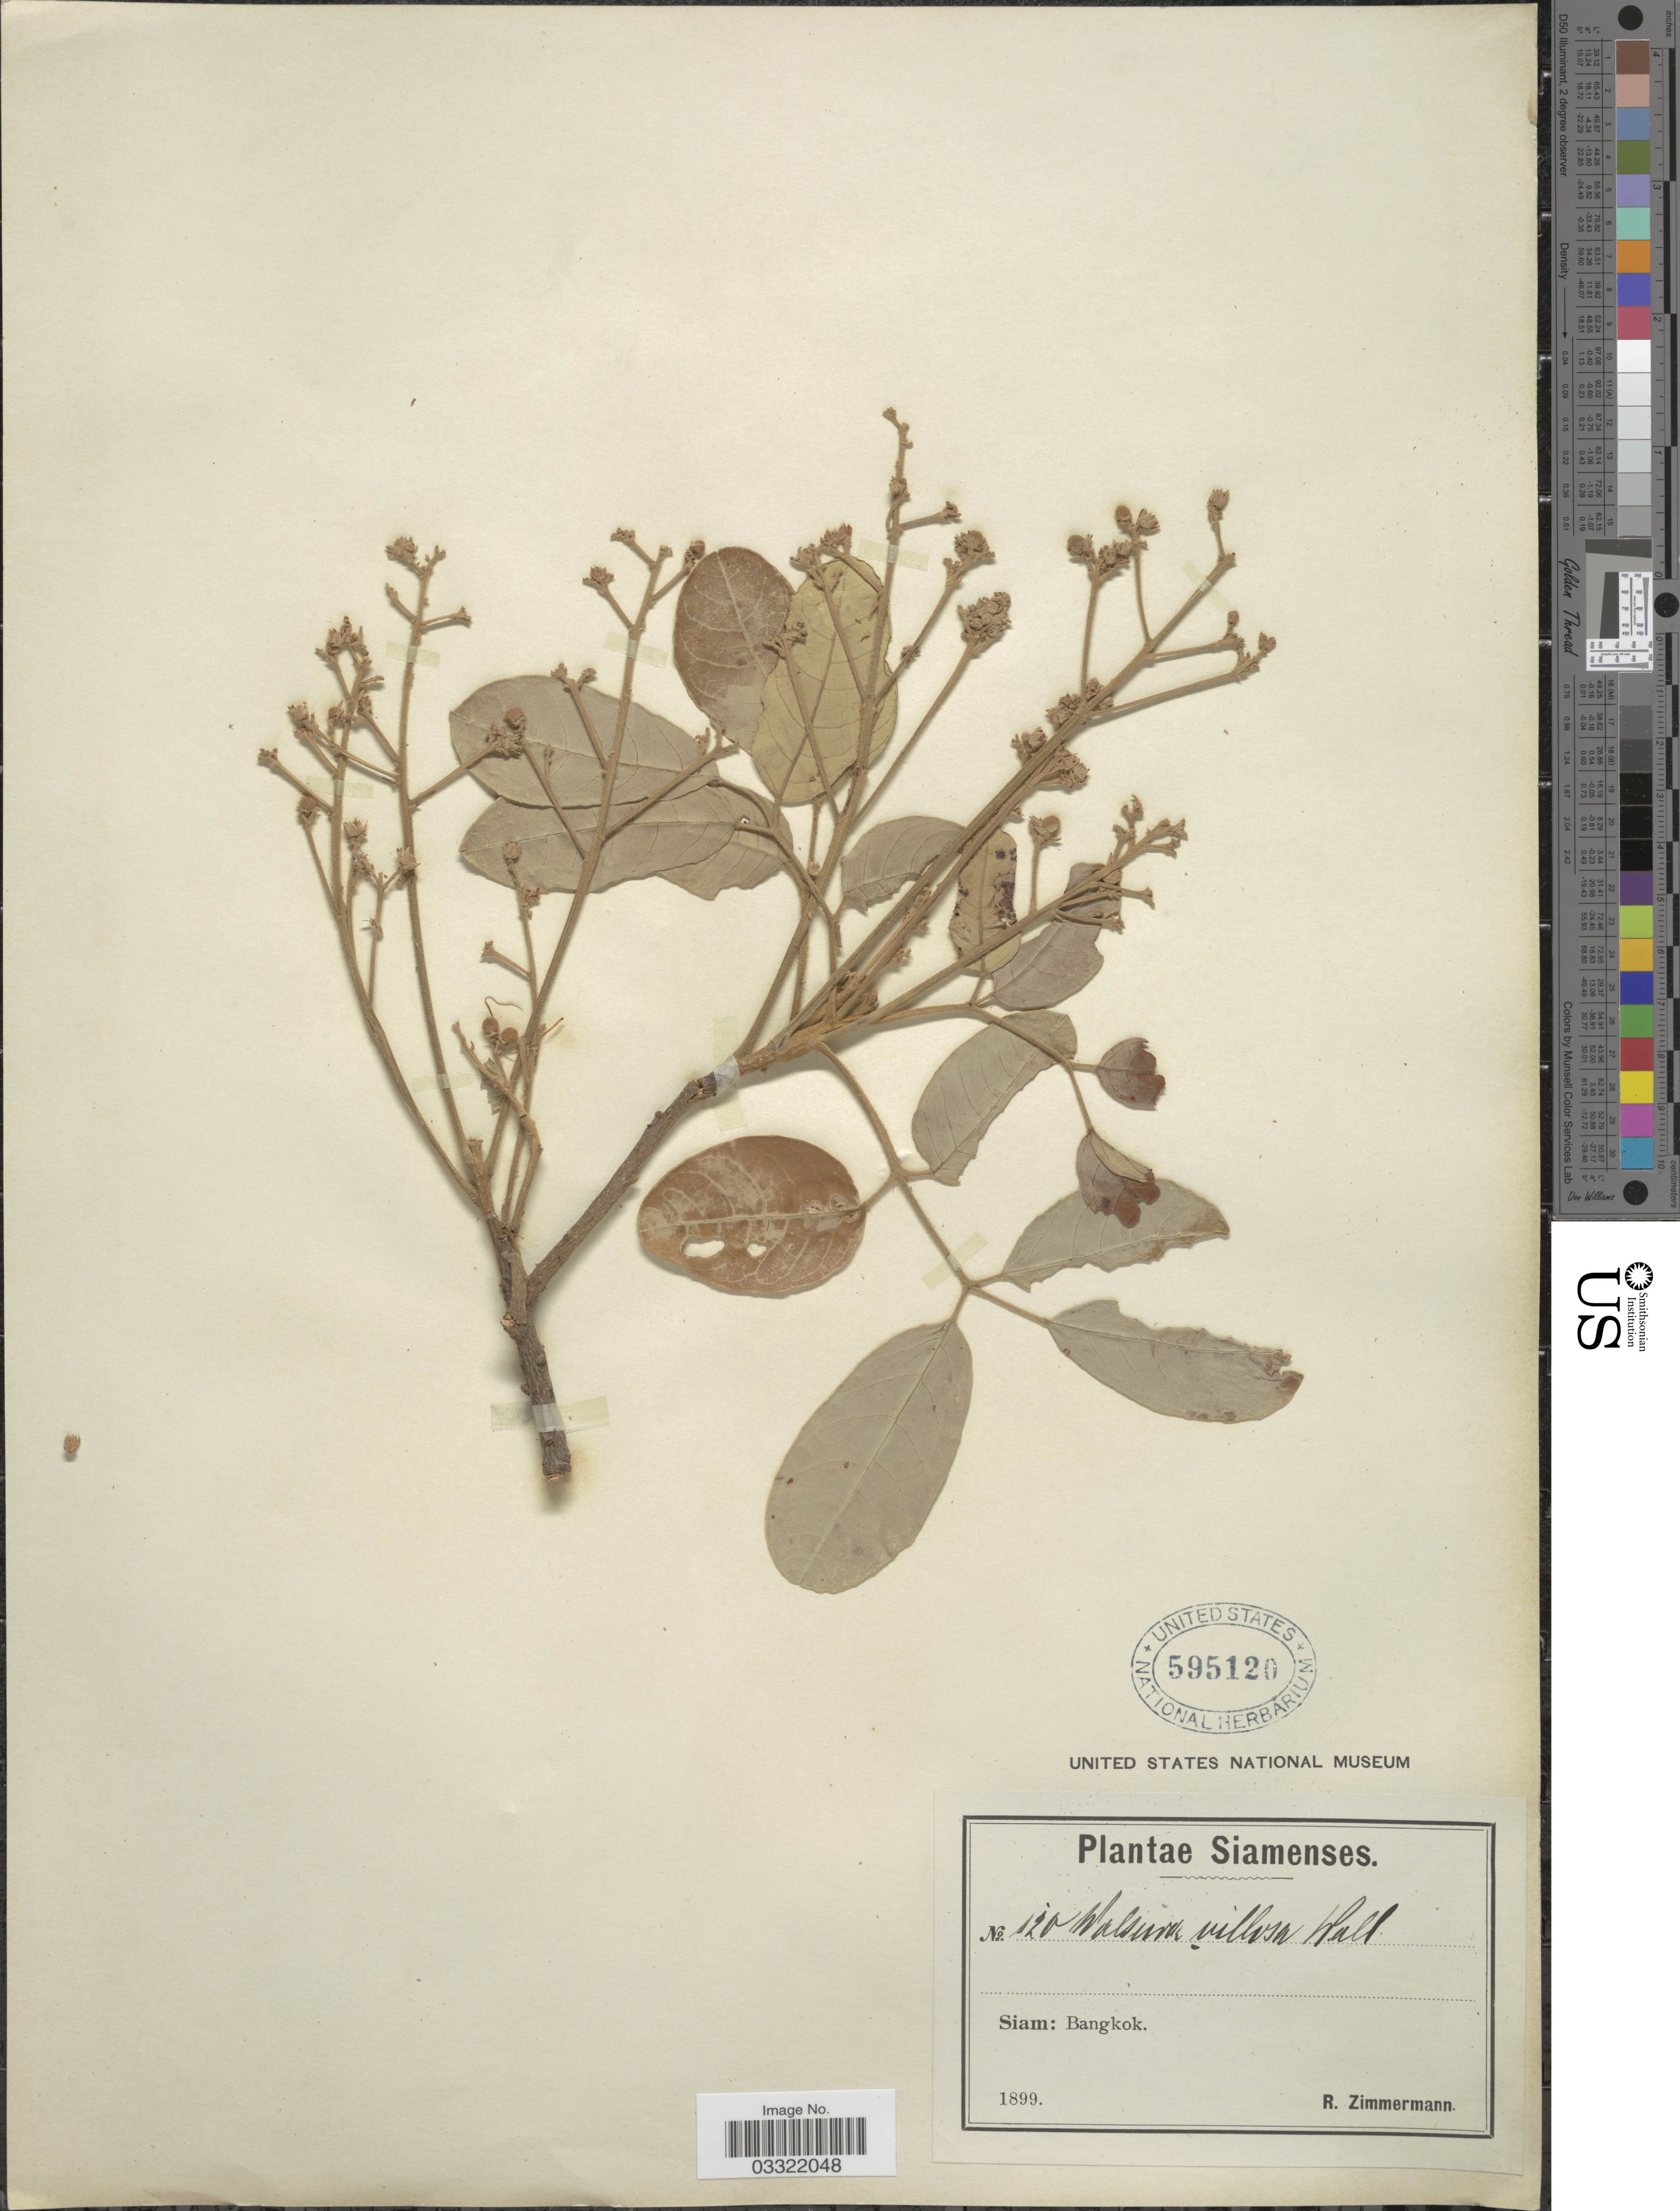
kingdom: Plantae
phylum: Tracheophyta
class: Magnoliopsida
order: Sapindales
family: Meliaceae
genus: Walsura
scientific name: Walsura trichostemon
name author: Miq.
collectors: R. Zimmermann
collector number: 120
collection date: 1899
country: Thailand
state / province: Bangkok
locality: Siamenses, Siam: Bangkok.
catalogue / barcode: US 595120